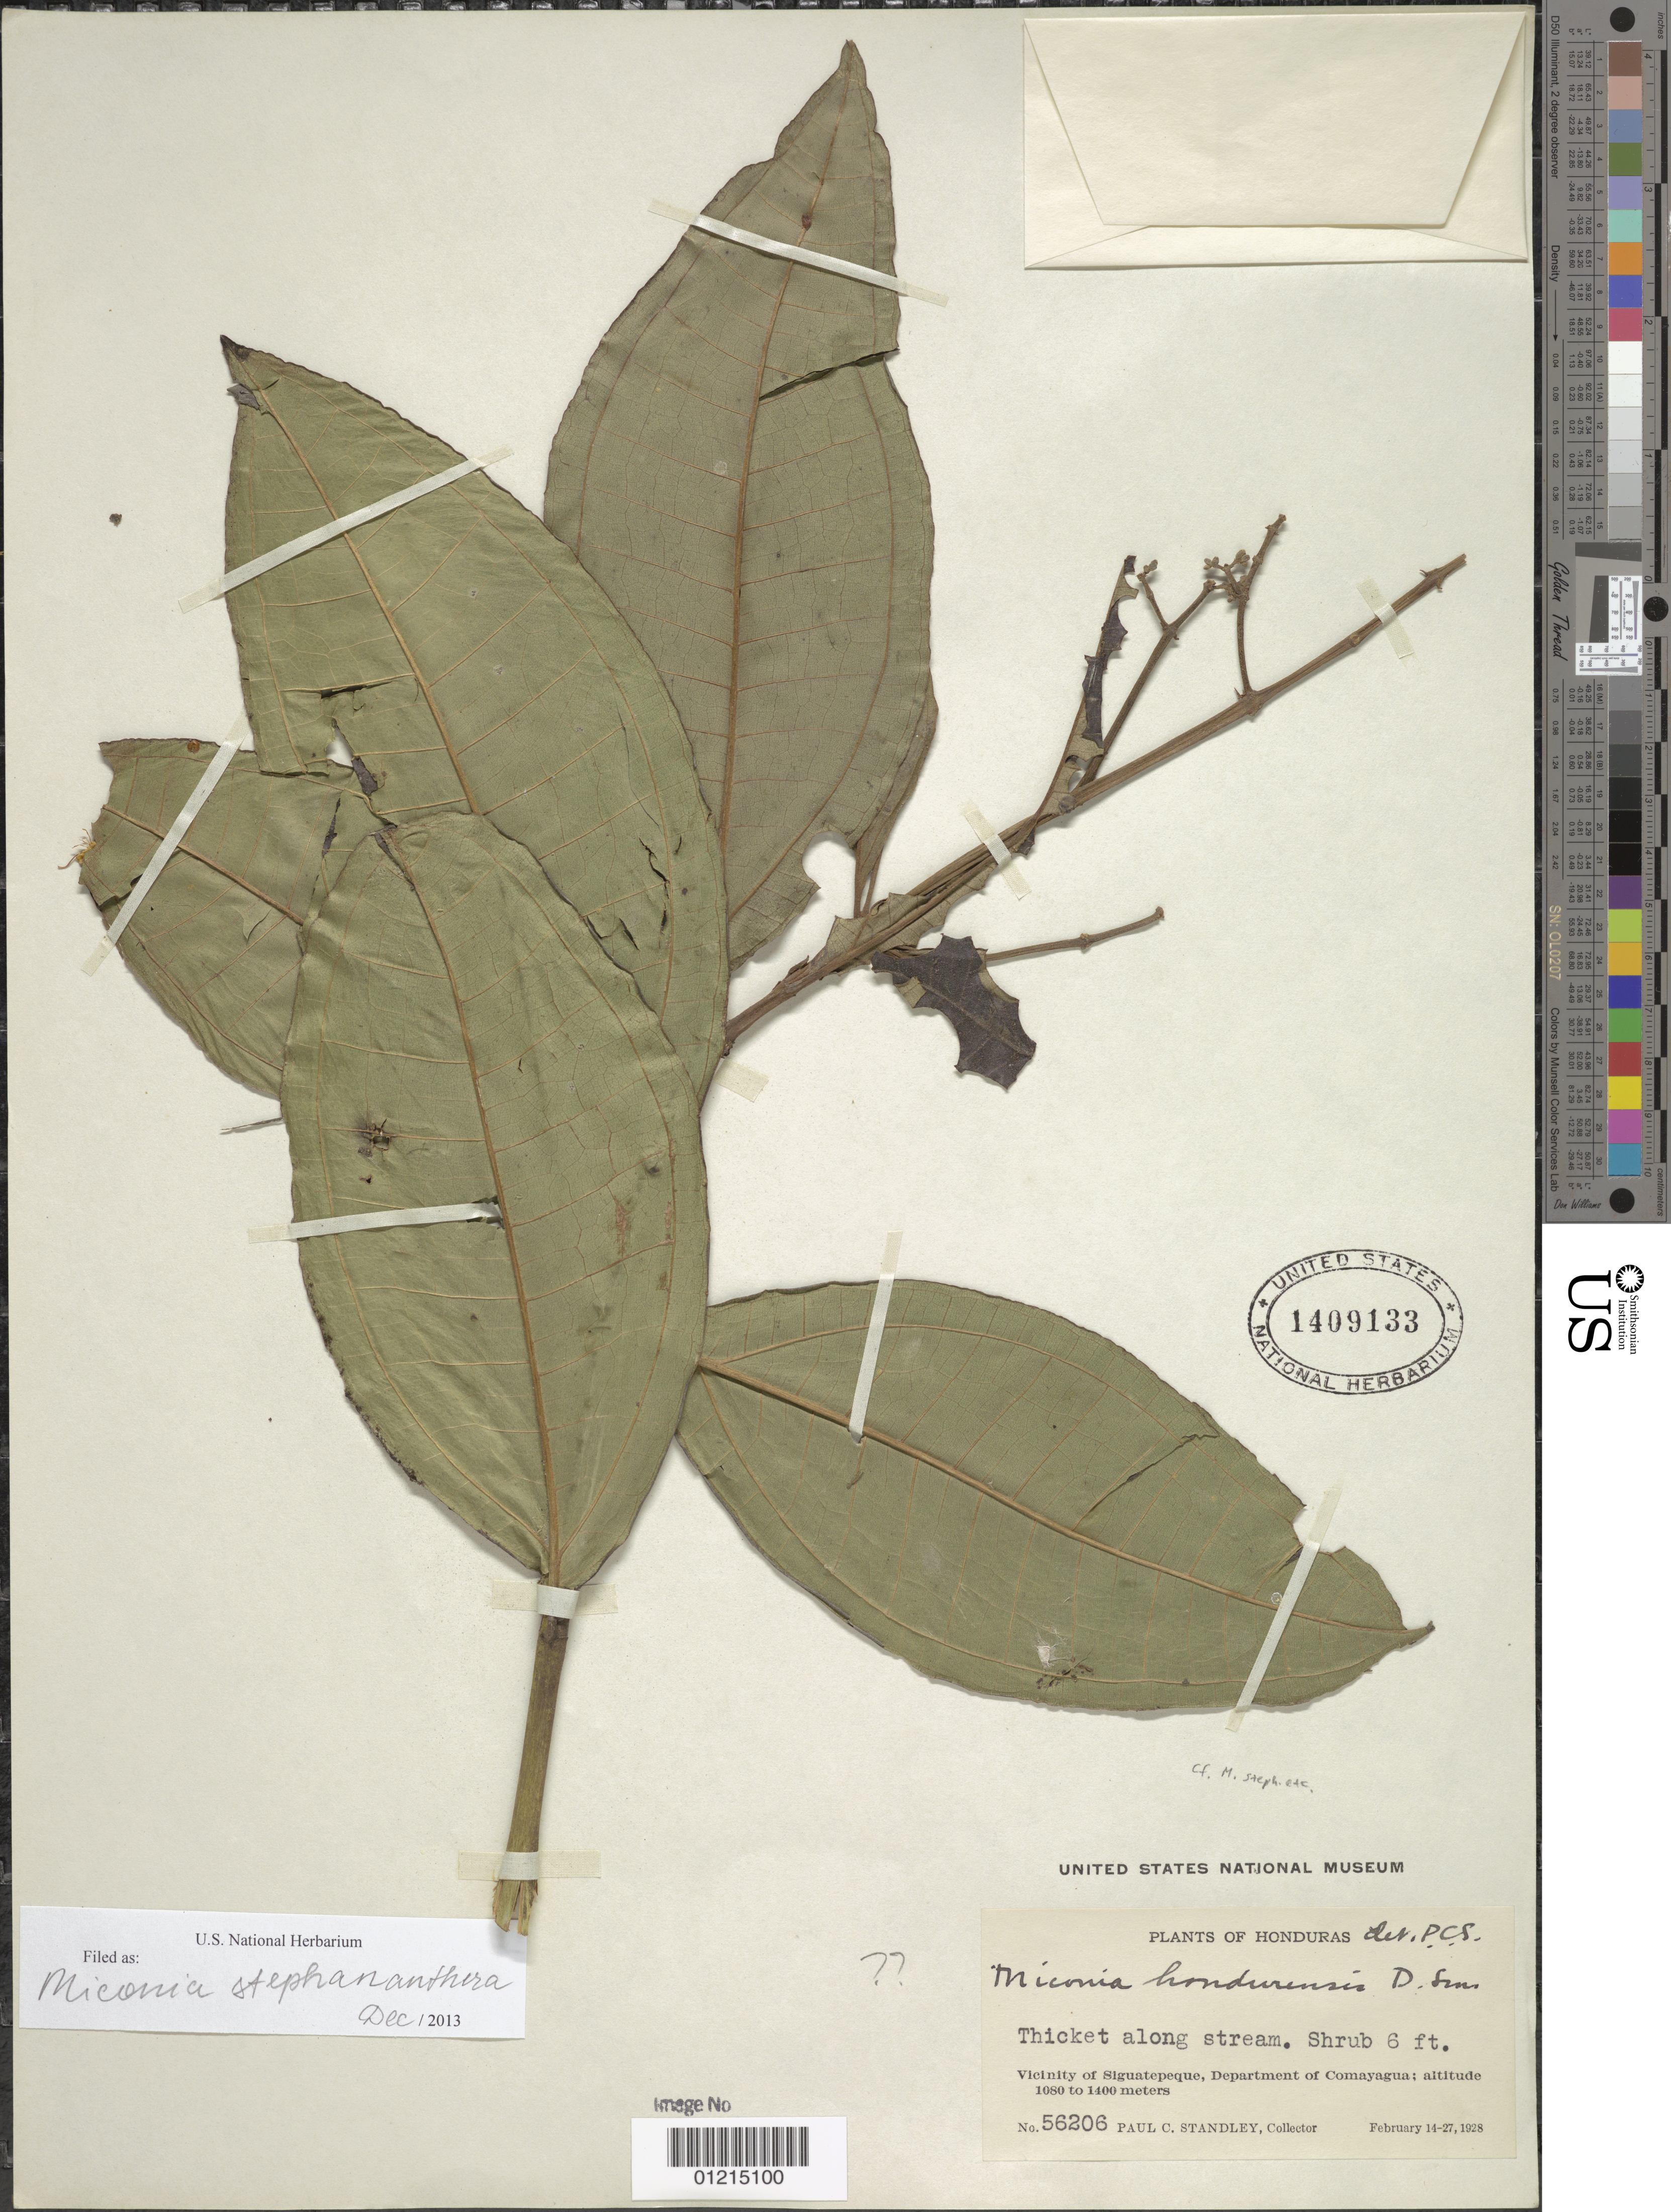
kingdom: Plantae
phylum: Tracheophyta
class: Magnoliopsida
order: Myrtales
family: Melastomataceae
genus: Miconia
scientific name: Miconia stephananthera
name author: Ule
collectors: P. C. Standley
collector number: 56206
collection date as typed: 14 Feb 1928 to 27 Feb 1928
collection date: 1928-02-14/1928-02-27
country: Honduras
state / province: Comayagua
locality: Vicinity of Siguatepeque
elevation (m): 1080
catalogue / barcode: US 1409133